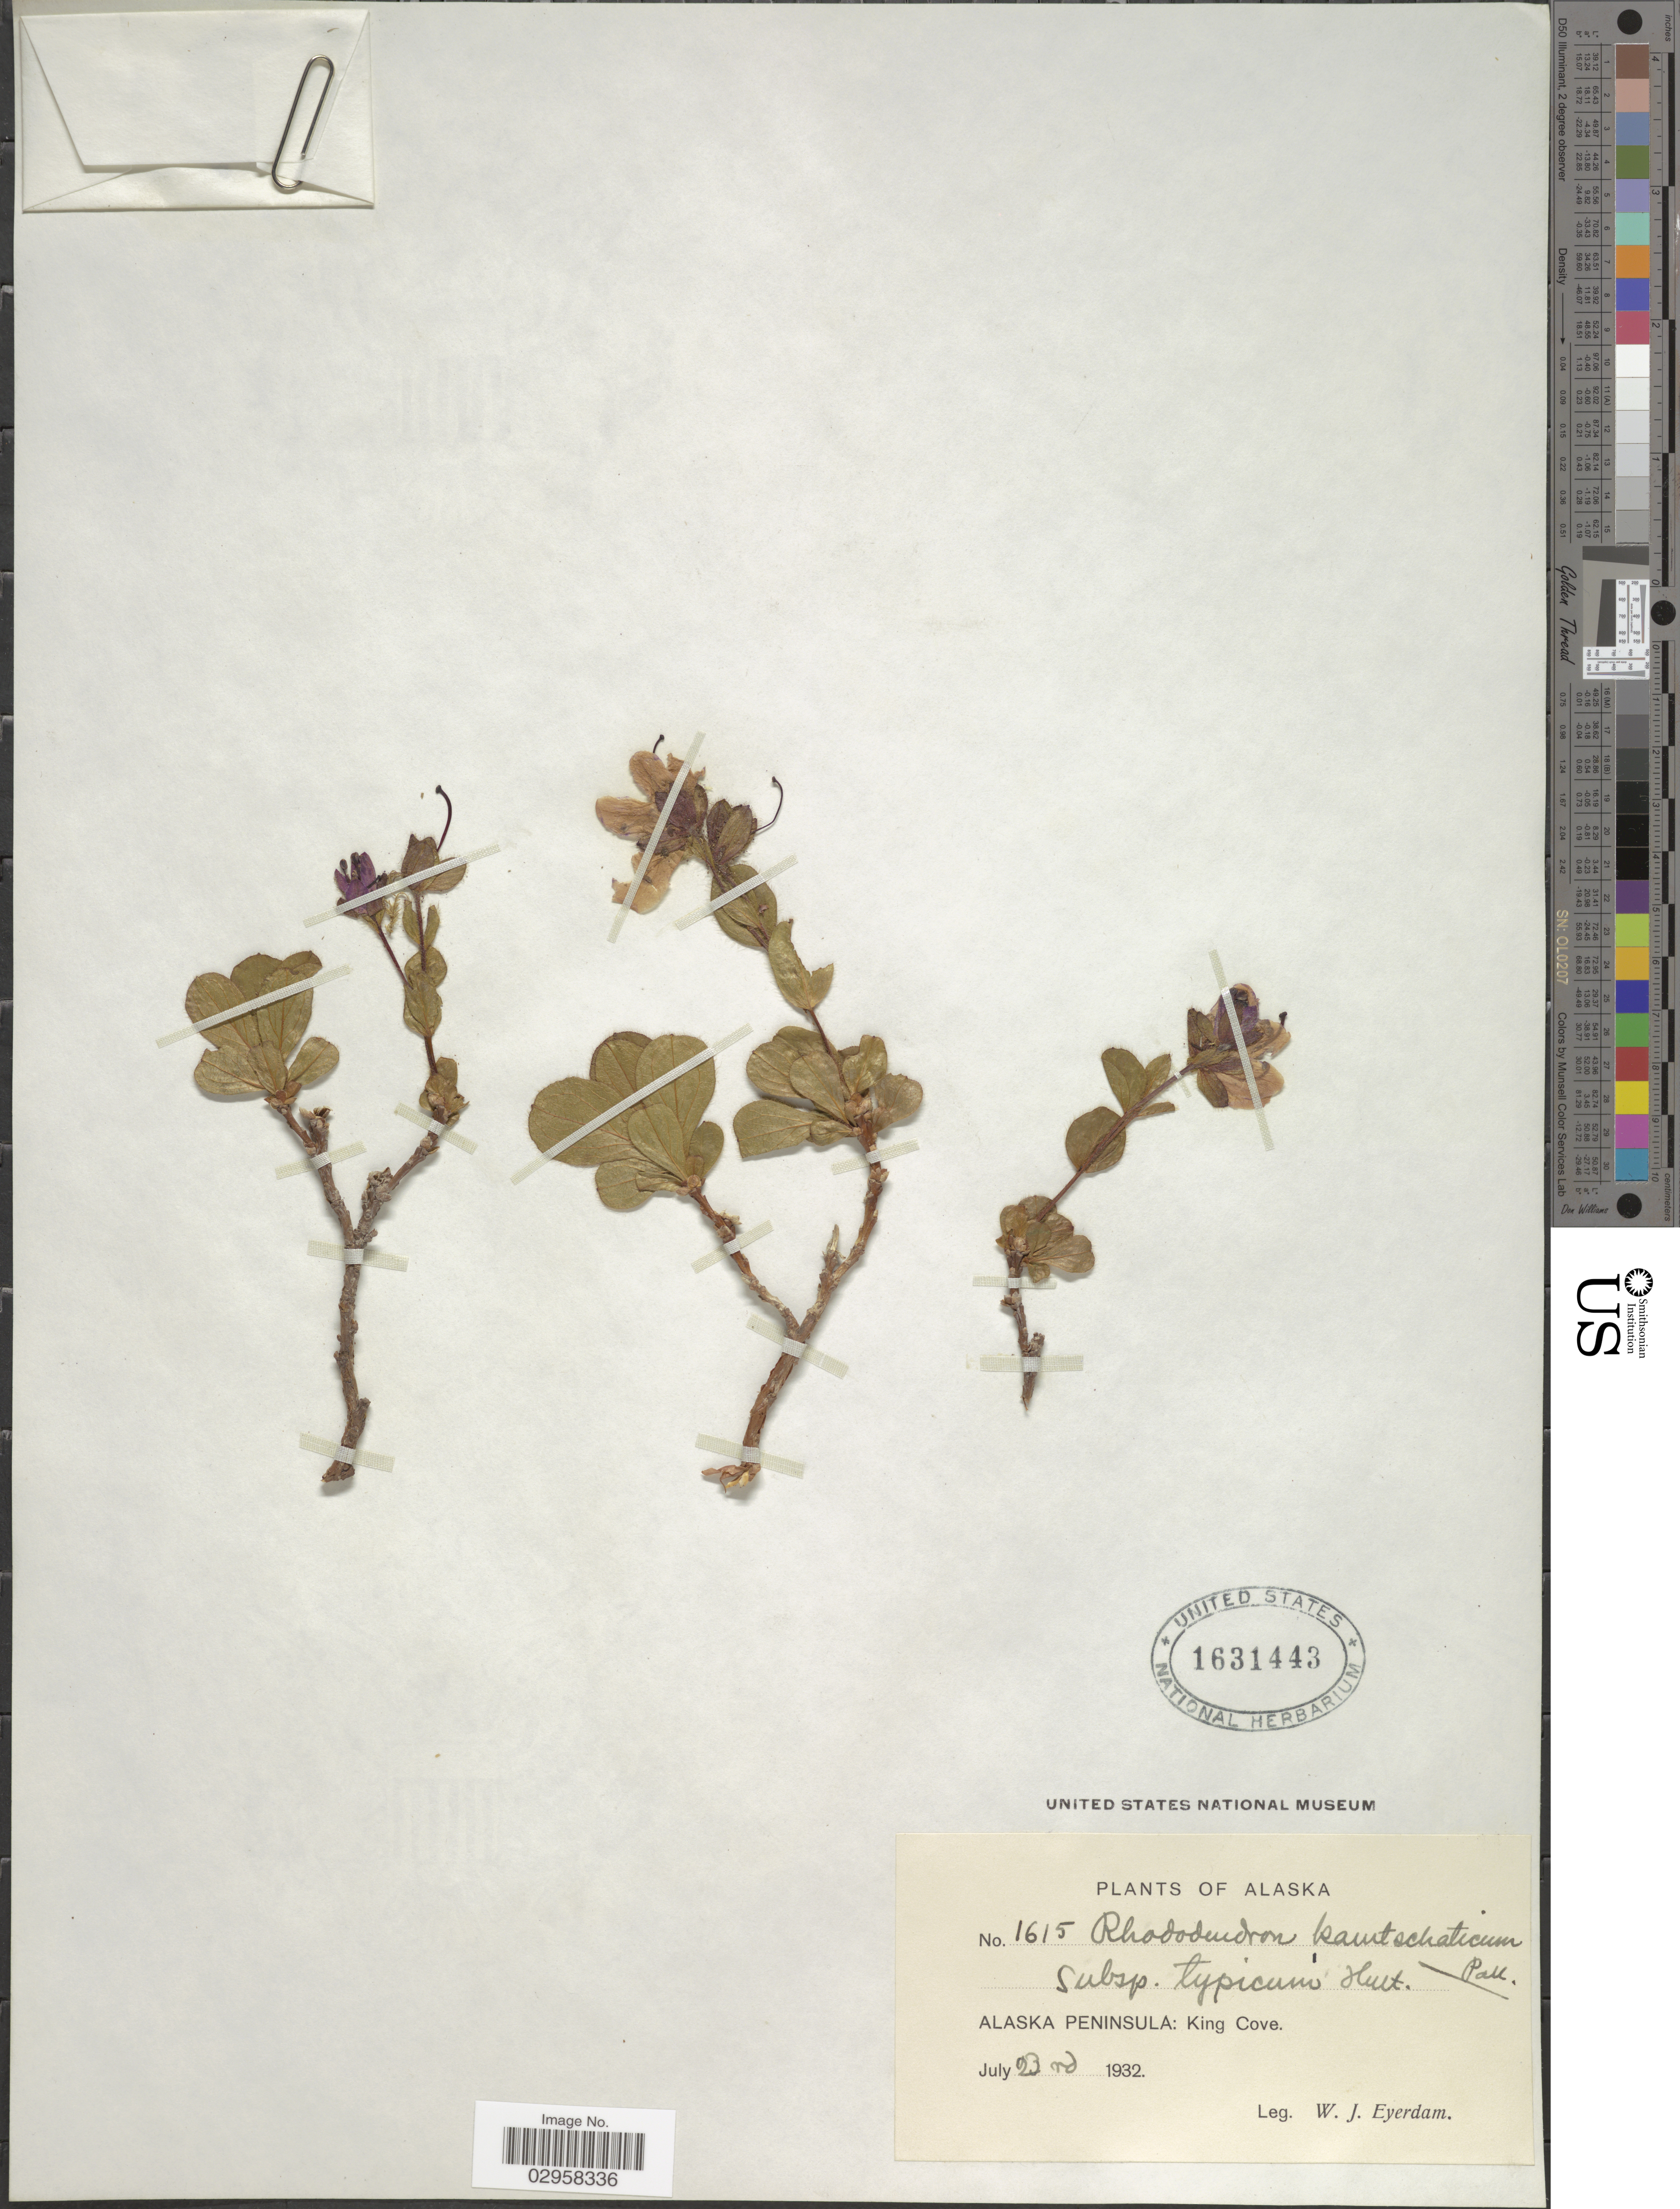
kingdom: Plantae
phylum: Tracheophyta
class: Magnoliopsida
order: Ericales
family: Ericaceae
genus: Rhododendron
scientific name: Rhododendron kamtschaticum subsp. typicum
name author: Pall.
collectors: W. J. Eyerdam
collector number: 1615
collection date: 1932-07-23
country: United States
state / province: Alaska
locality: Alaska Peninsula: King Cove.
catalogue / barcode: US 1631443